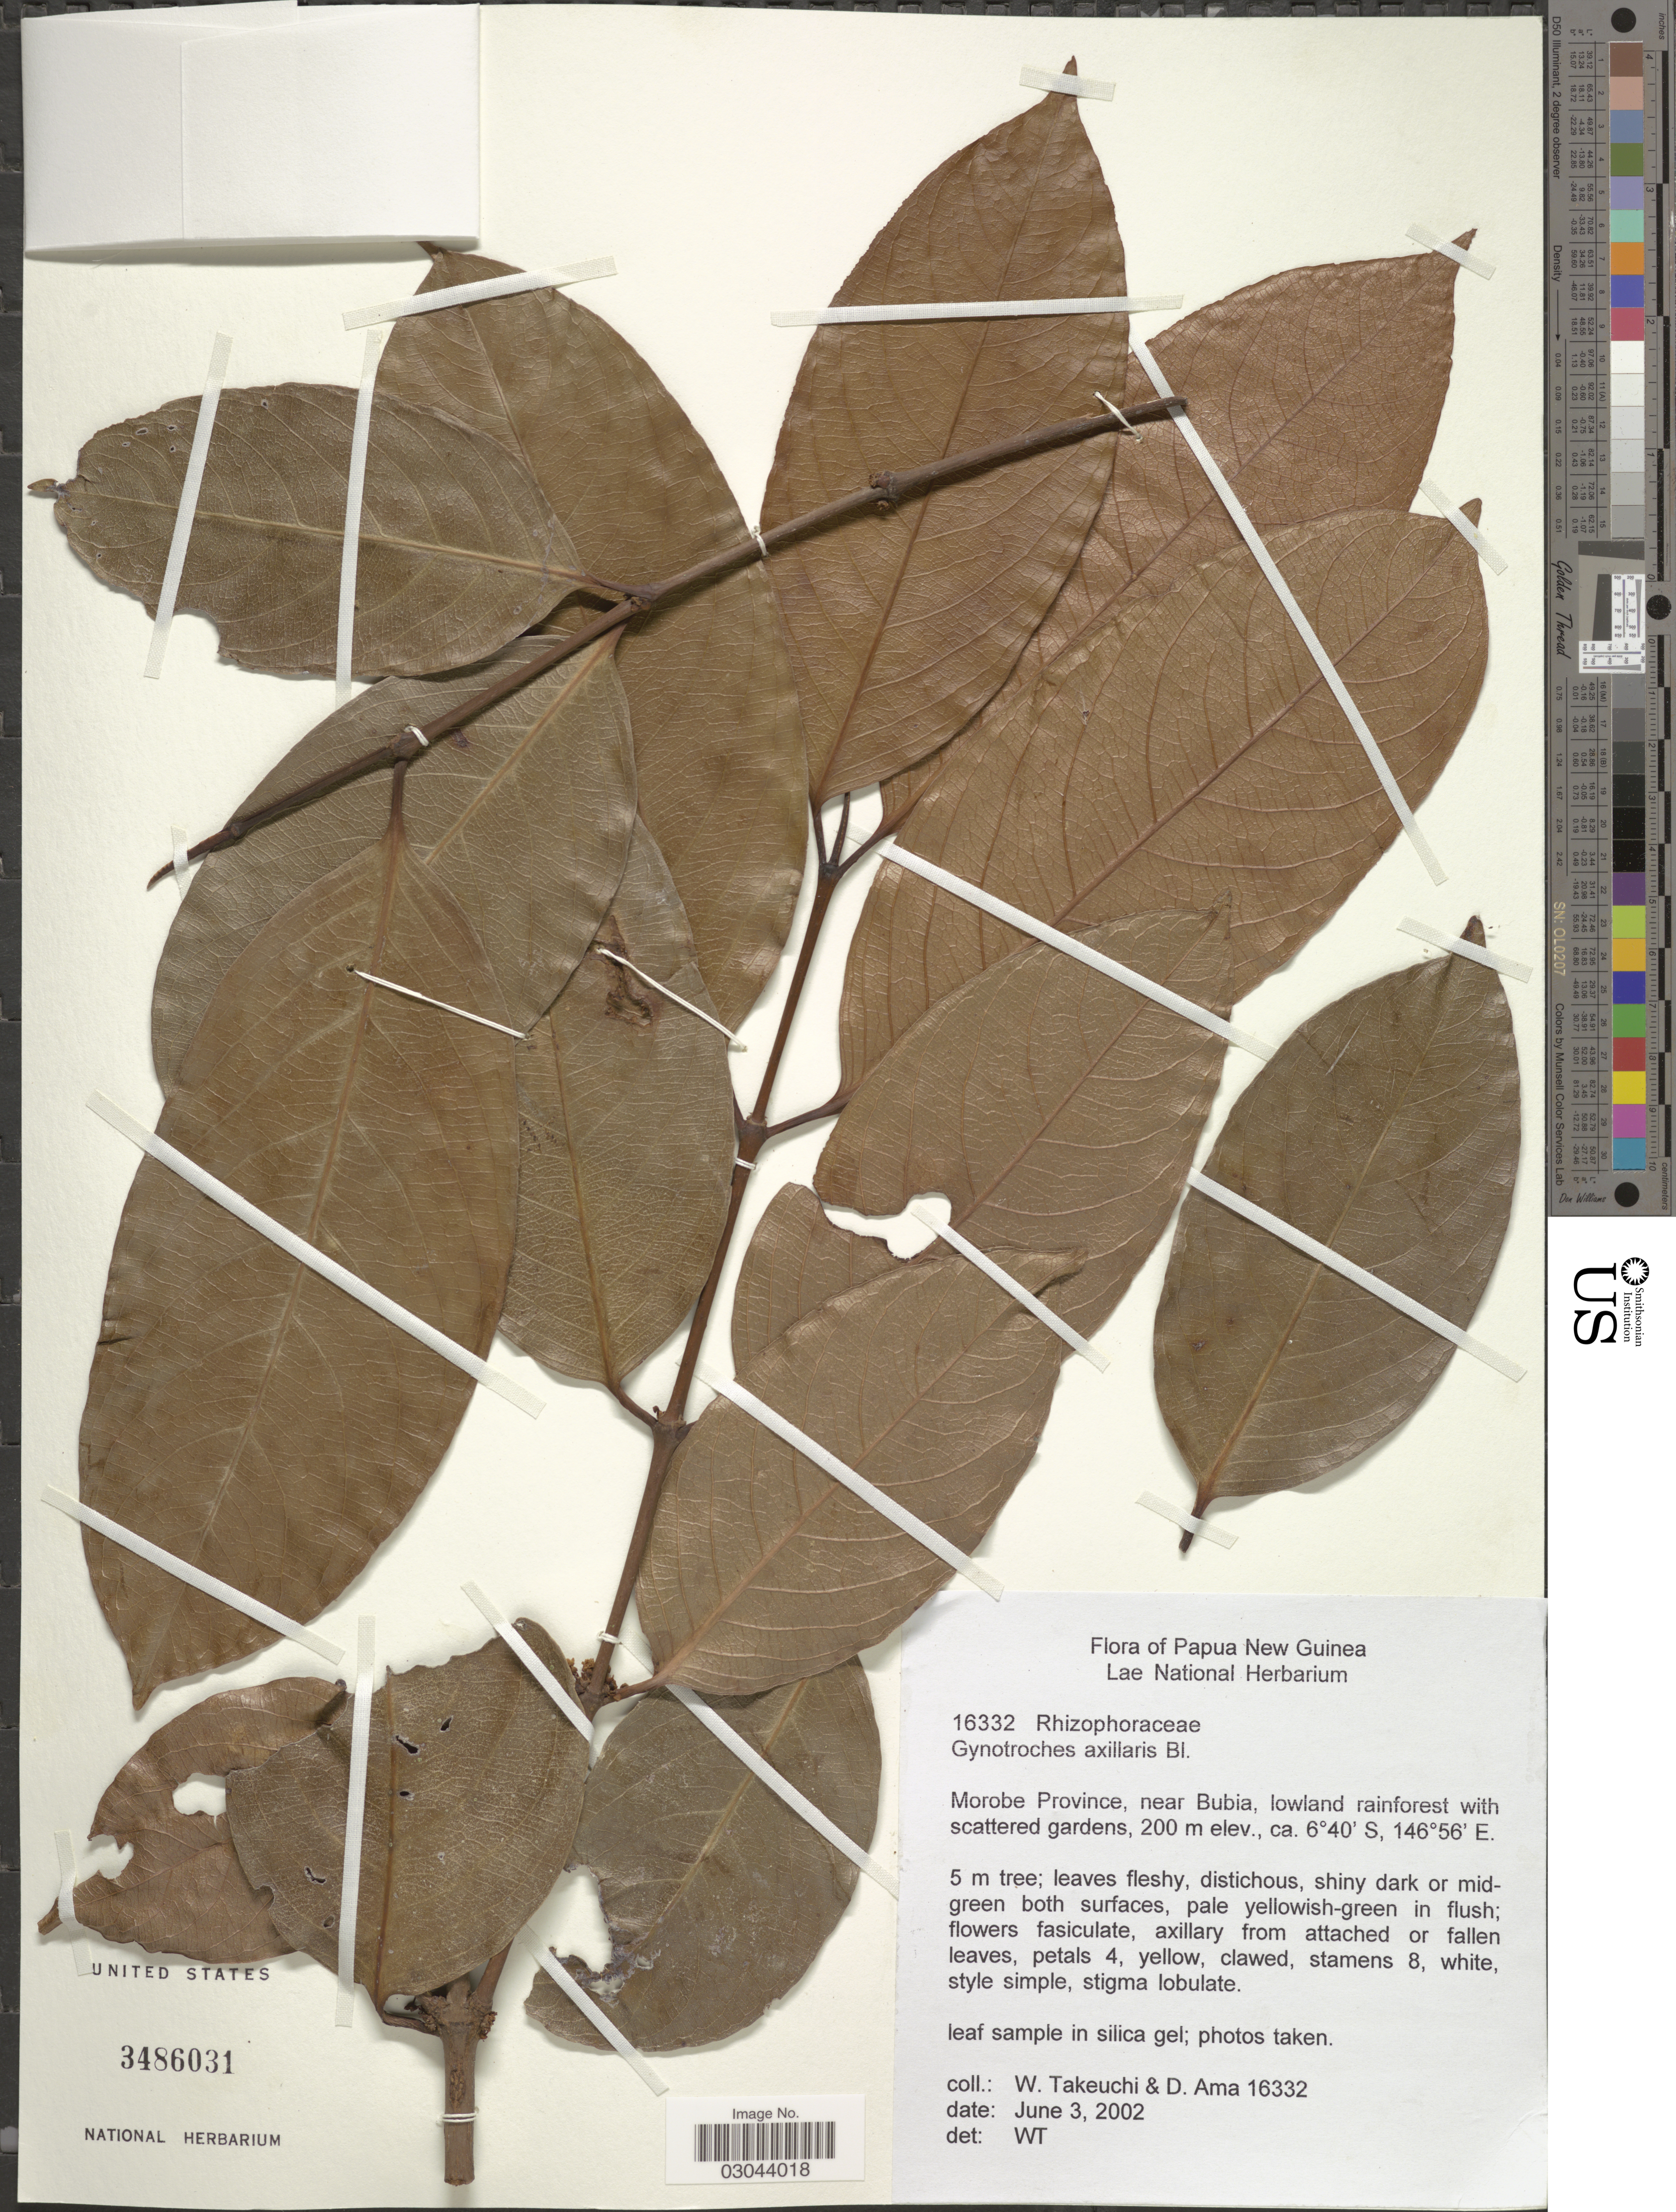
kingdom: Plantae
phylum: Tracheophyta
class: Magnoliopsida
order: Malpighiales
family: Rhizophoraceae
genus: Gynotroches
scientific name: Gynotroches axillaris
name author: Blume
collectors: W. Takeuchi & D. Ama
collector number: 16332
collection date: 2002-06-03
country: Papua New Guinea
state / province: Morobe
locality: Near Bubia.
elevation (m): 200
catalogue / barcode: US 3486031